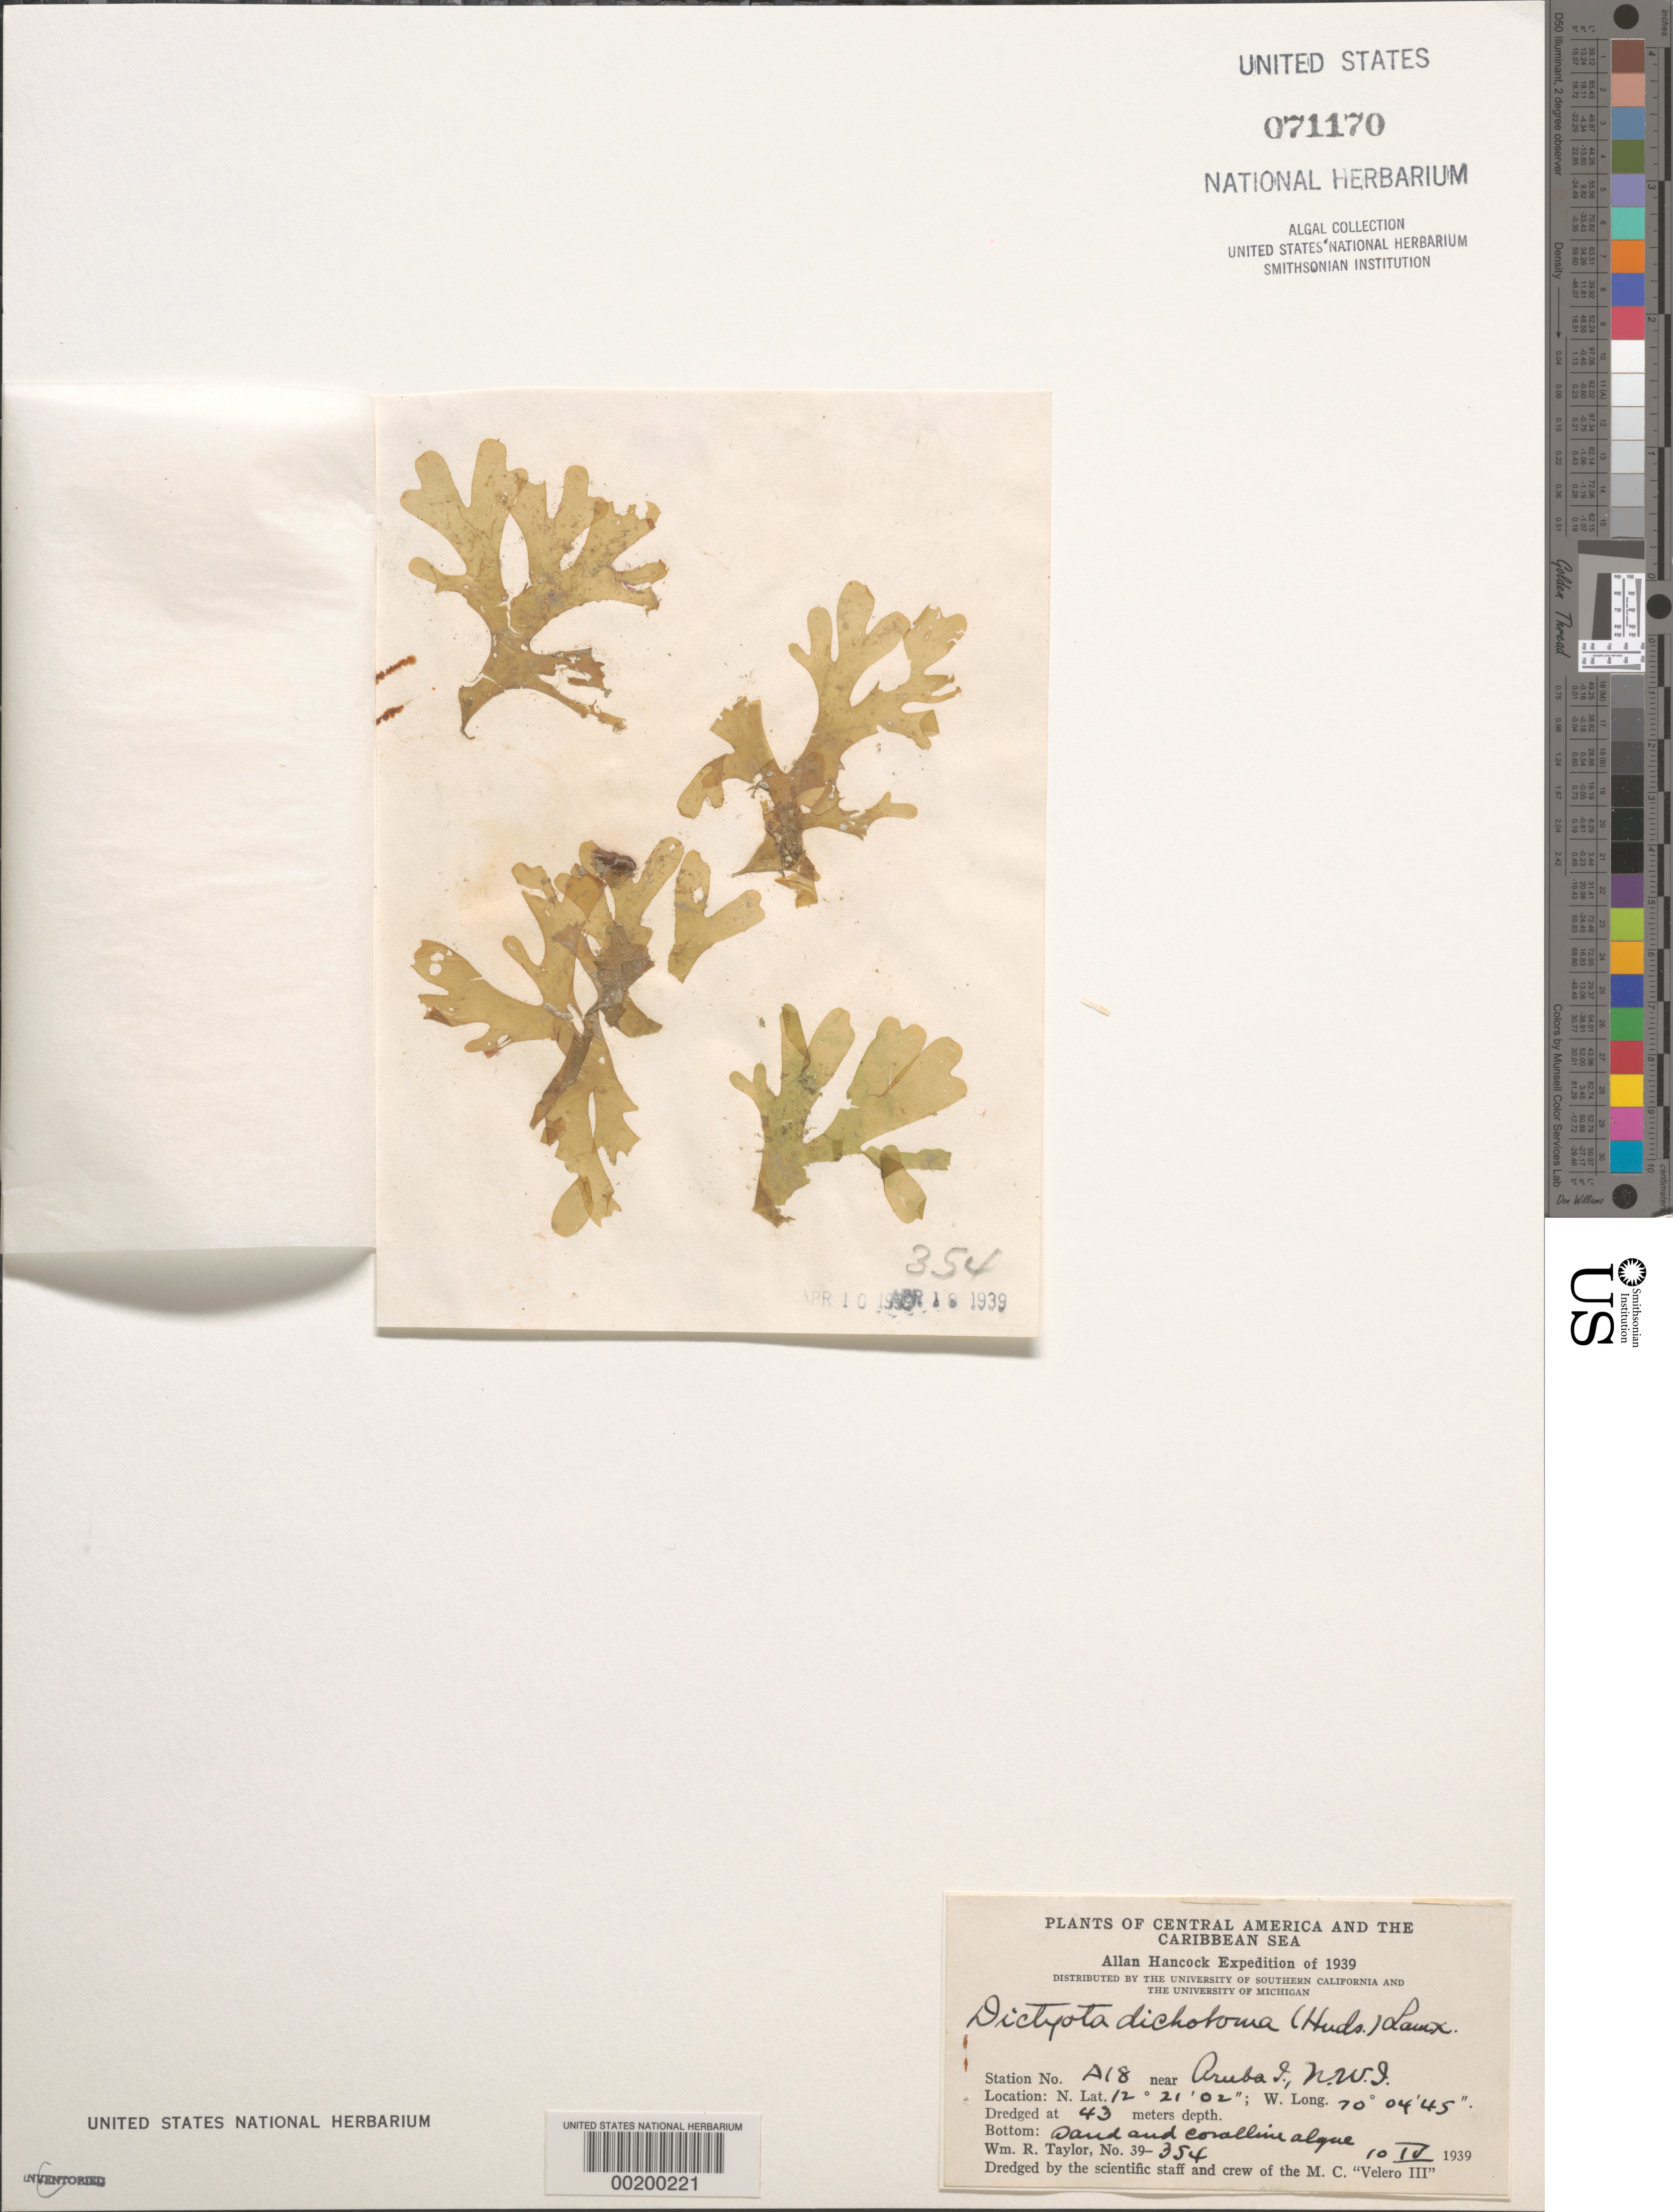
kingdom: Chromista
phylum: Ochrophyta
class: Phaeophyceae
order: Dictyotales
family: Dictyotaceae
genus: Dictyota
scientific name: Dictyota dichotoma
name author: (Huds.) J.V.Lamouroux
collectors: W. R. Taylor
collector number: WRT 39-354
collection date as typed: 10 Apr 1939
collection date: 1939-04-10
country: Aruba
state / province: ABC Islands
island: Aruba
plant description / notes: Allan Hancock Expedition of 1939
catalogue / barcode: US 71170